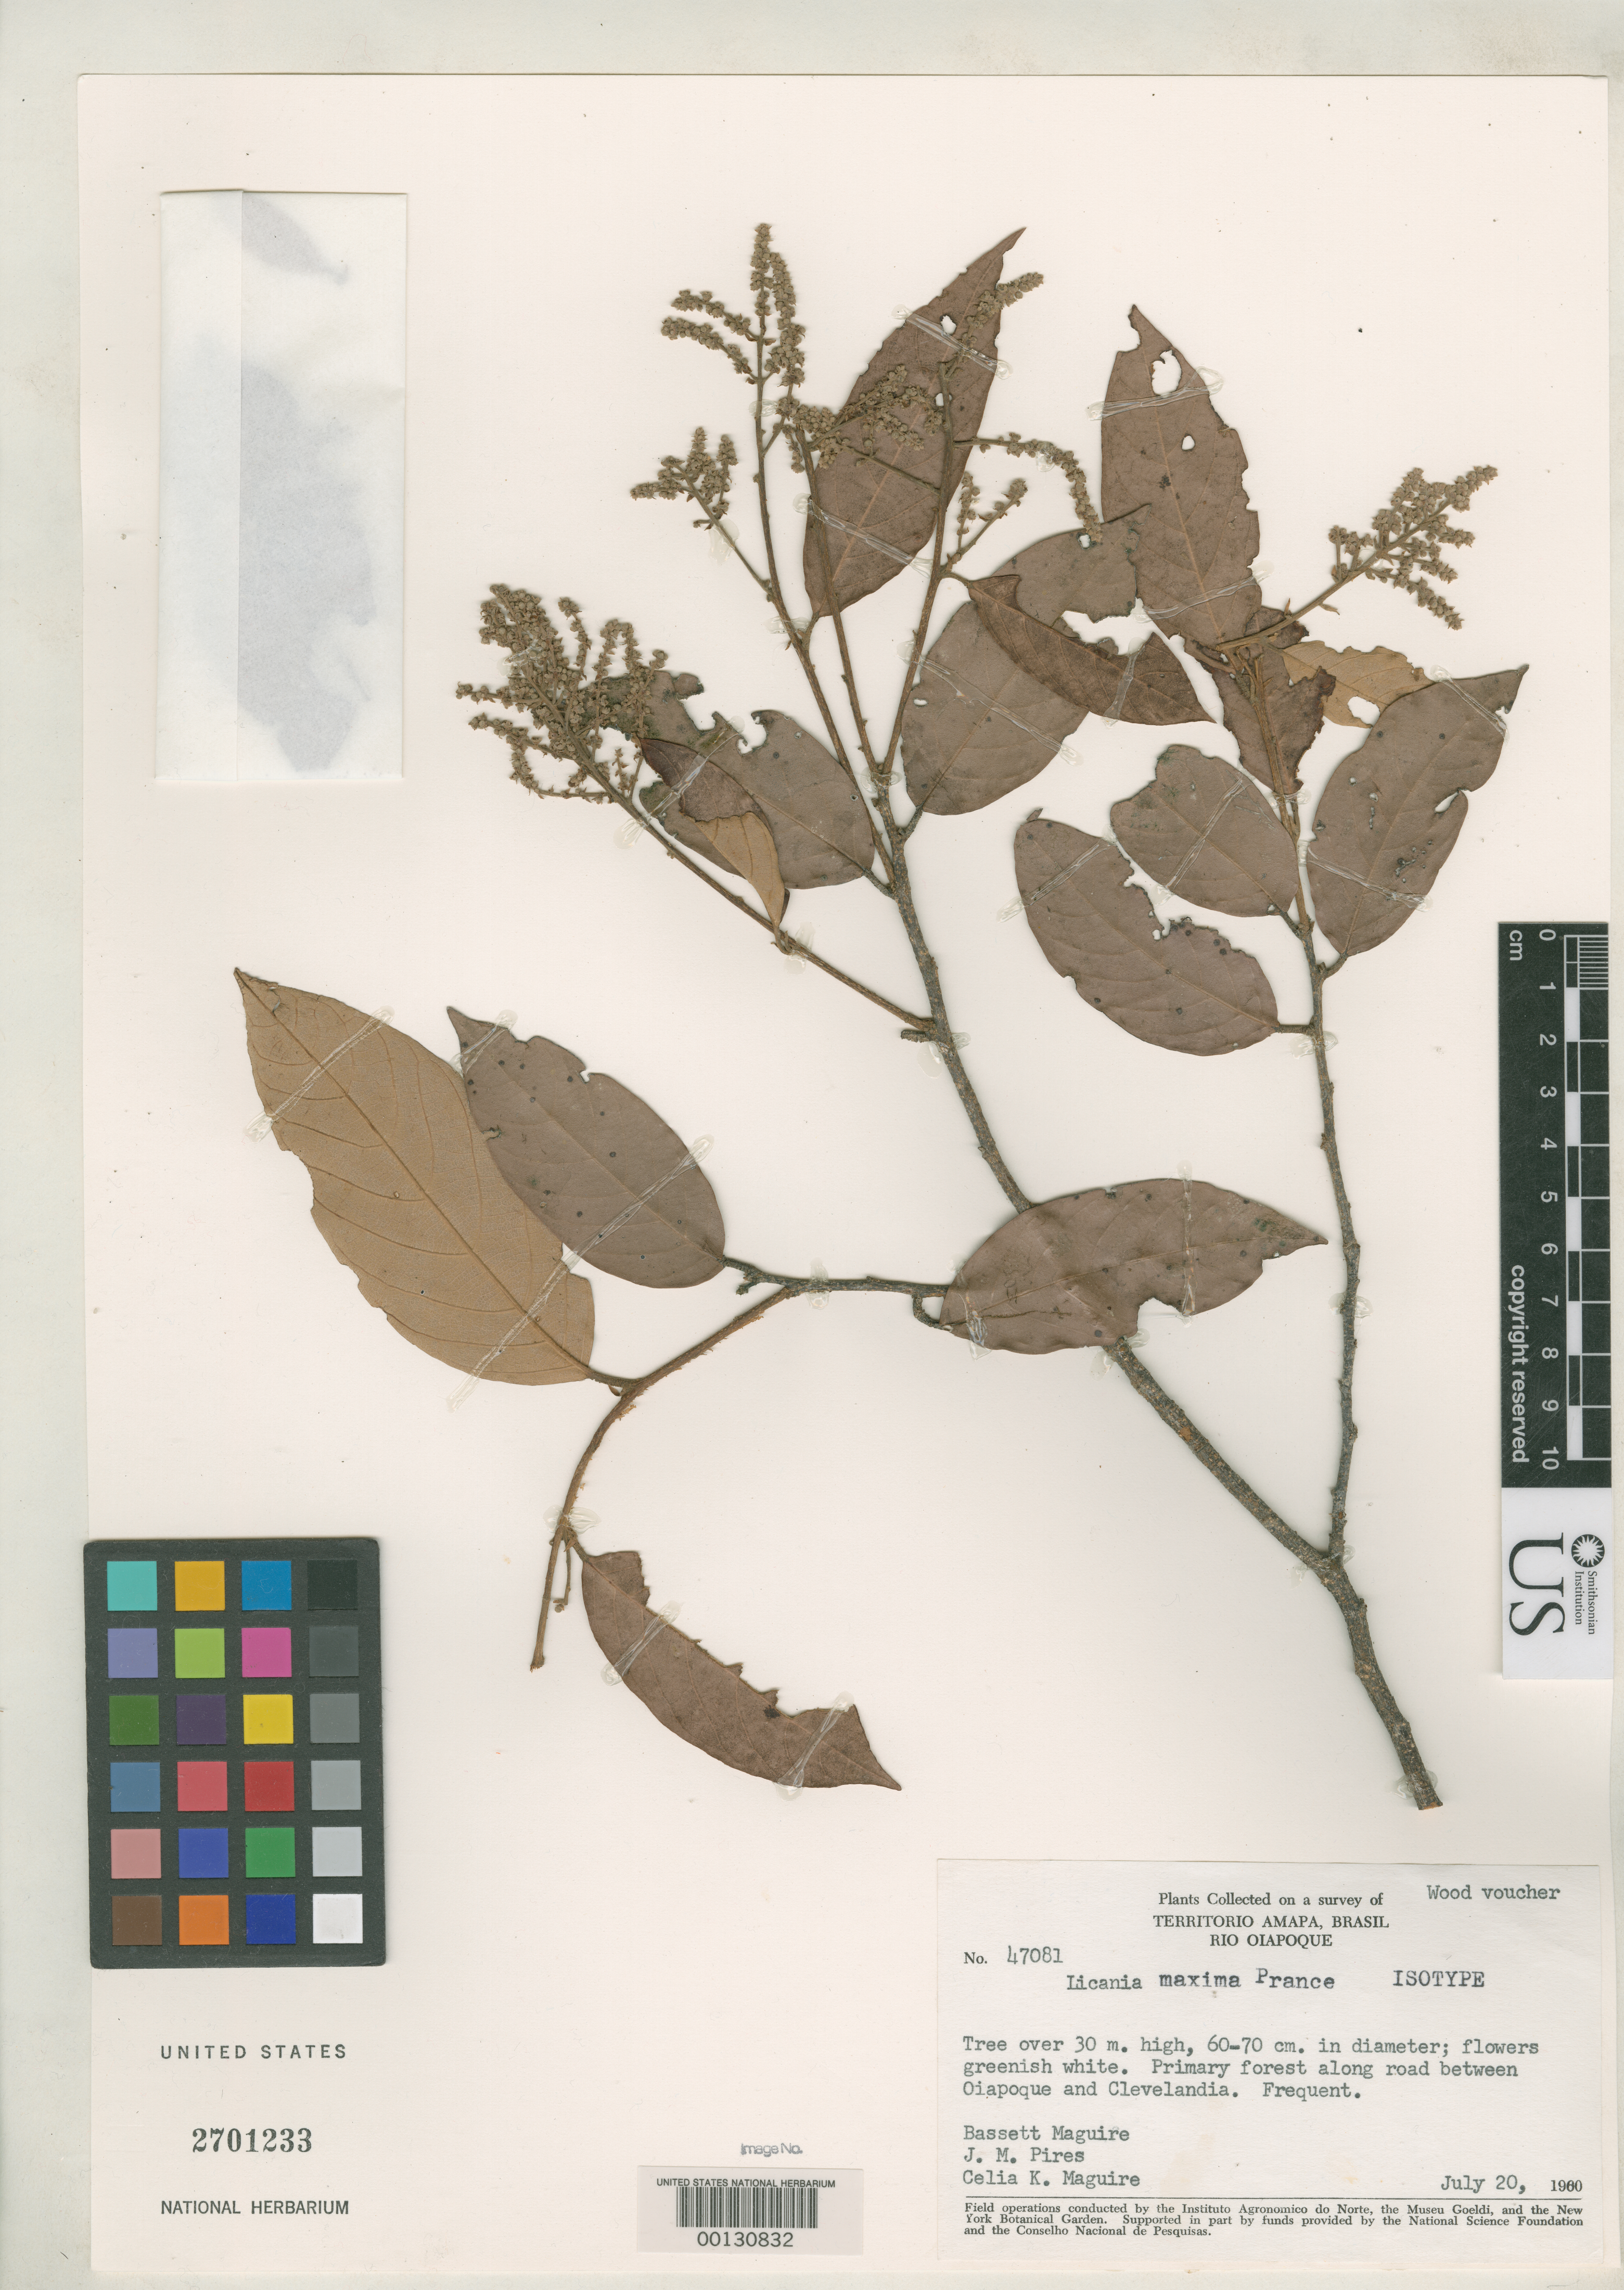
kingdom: Plantae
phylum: Tracheophyta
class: Magnoliopsida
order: Malpighiales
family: Chrysobalanaceae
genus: Licania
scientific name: Licania maxima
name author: Prance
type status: Isotype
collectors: B. Maguire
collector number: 47081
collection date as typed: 20 Jul 1960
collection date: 1960-07-20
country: Brazil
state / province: Amapá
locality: Rio Oiapoque, between Oiapoque and Clevelandia.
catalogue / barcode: US 2701233